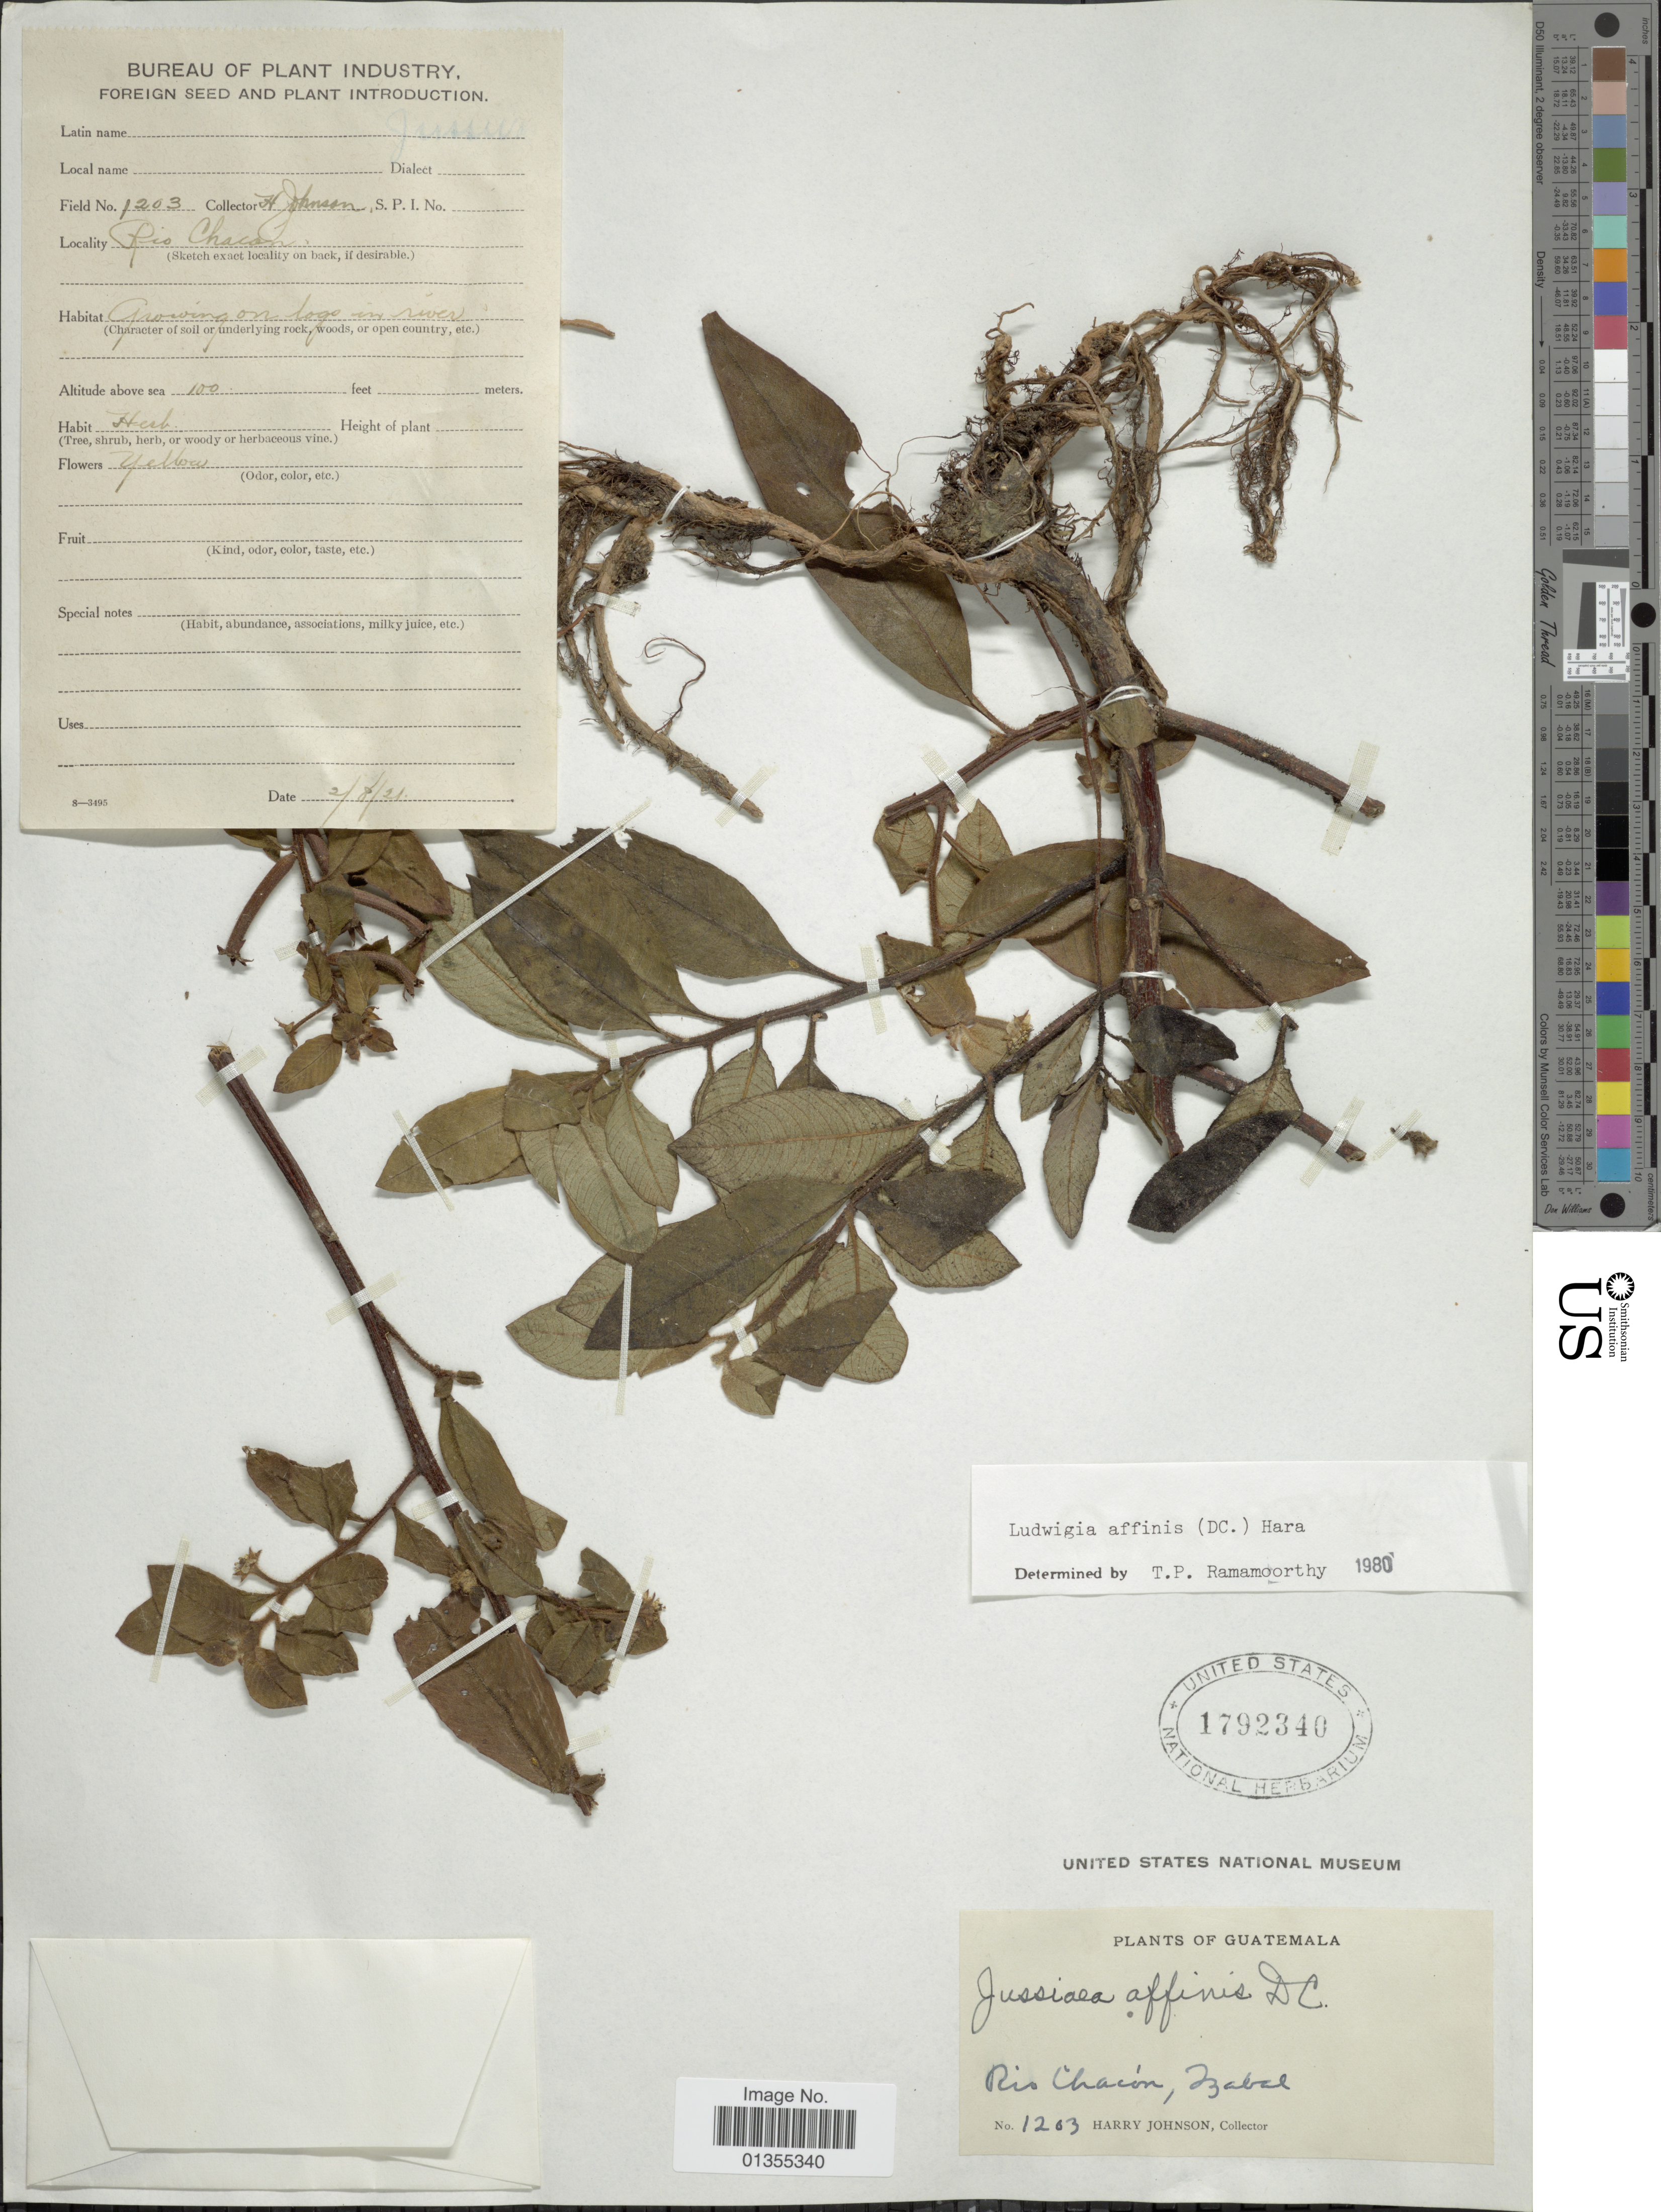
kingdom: Plantae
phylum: Tracheophyta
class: Magnoliopsida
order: Myrtales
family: Onagraceae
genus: Ludwigia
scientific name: Ludwigia affinis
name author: (DC.) H. Hara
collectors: H. Johnson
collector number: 1203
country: Guatemala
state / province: Izabal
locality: Rio Chacón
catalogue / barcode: US 1792340